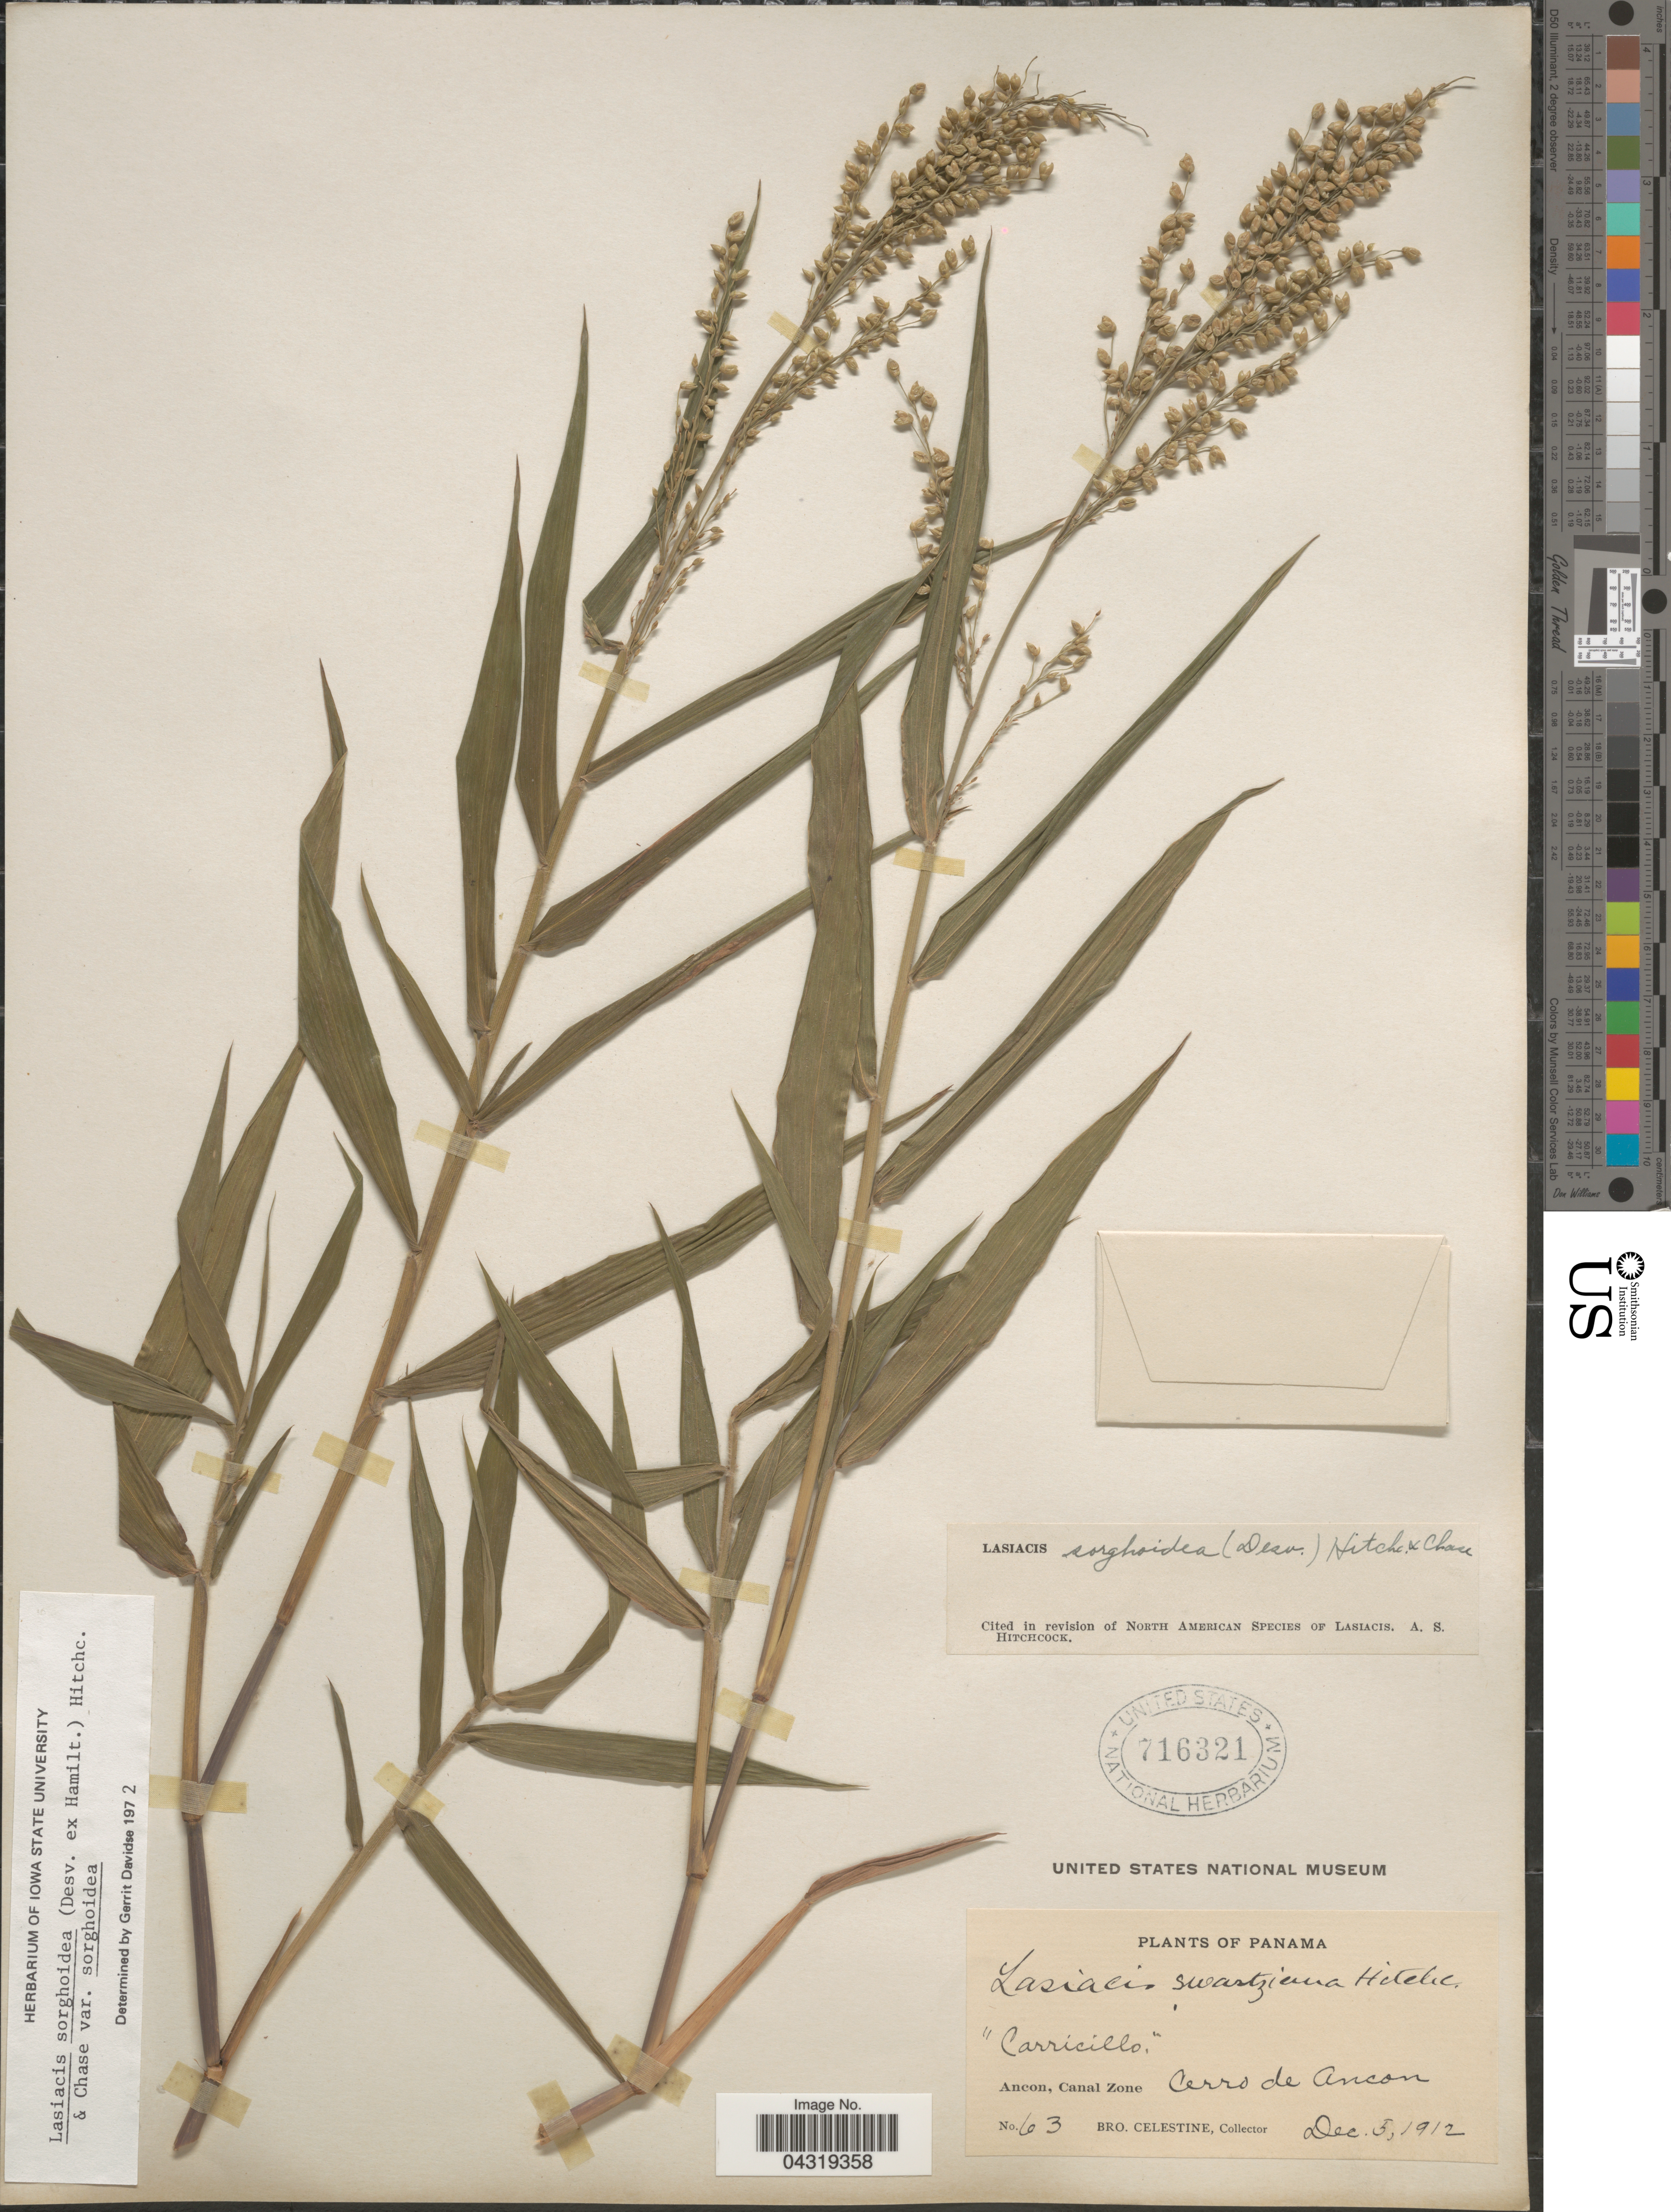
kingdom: Plantae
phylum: Tracheophyta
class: Liliopsida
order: Poales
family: Poaceae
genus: Lasiacis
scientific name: Lasiacis sorghoidea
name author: (Desv. ex Ham.) Hitchc. & Chase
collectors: B. Celestine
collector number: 63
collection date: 1912-12-05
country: Panama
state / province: Colón / Panamá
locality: Carricillo,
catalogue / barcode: US 716321